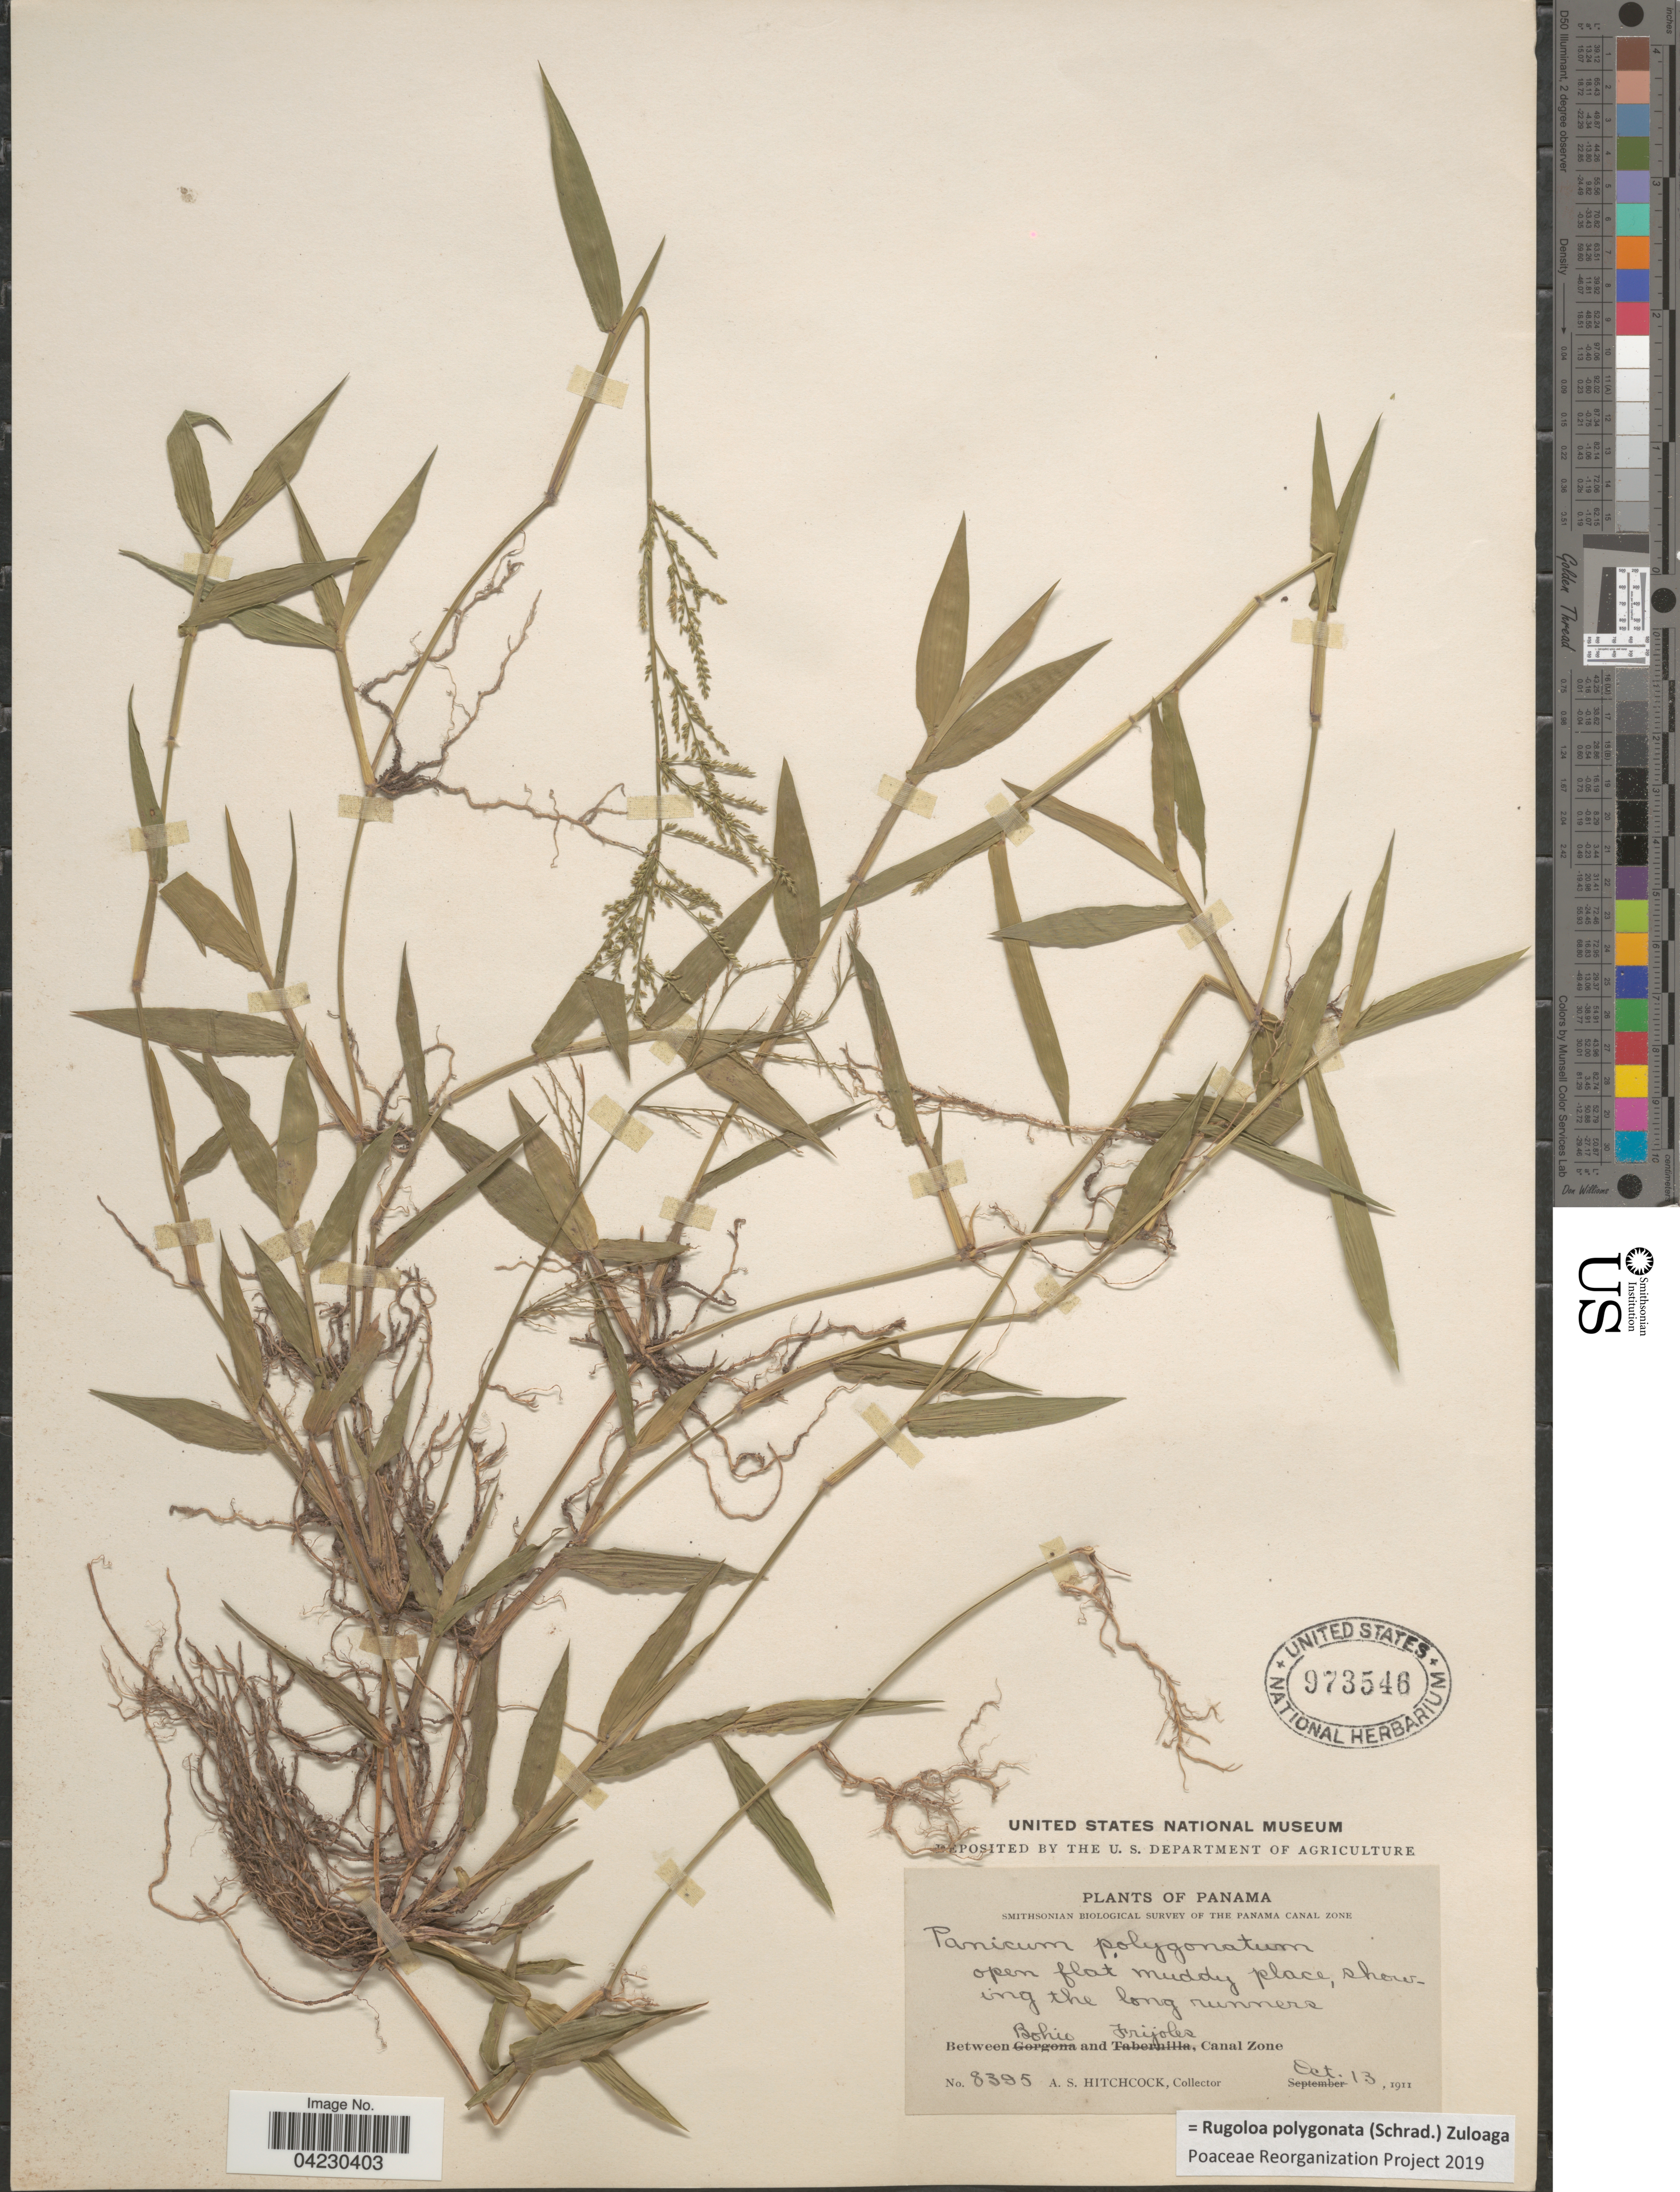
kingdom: Plantae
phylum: Tracheophyta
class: Liliopsida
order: Poales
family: Poaceae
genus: Rugoloa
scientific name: Rugoloa polygonata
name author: (Schrad.) Zuloaga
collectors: A. S. Hitchcock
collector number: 8395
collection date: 1911-10-13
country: Panama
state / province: Colón / Panamá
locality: Smithsonian Biological Survey of the Panama Canal Zone. Between Bohio and Frijoles, Canal Zone.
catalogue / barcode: US 973546